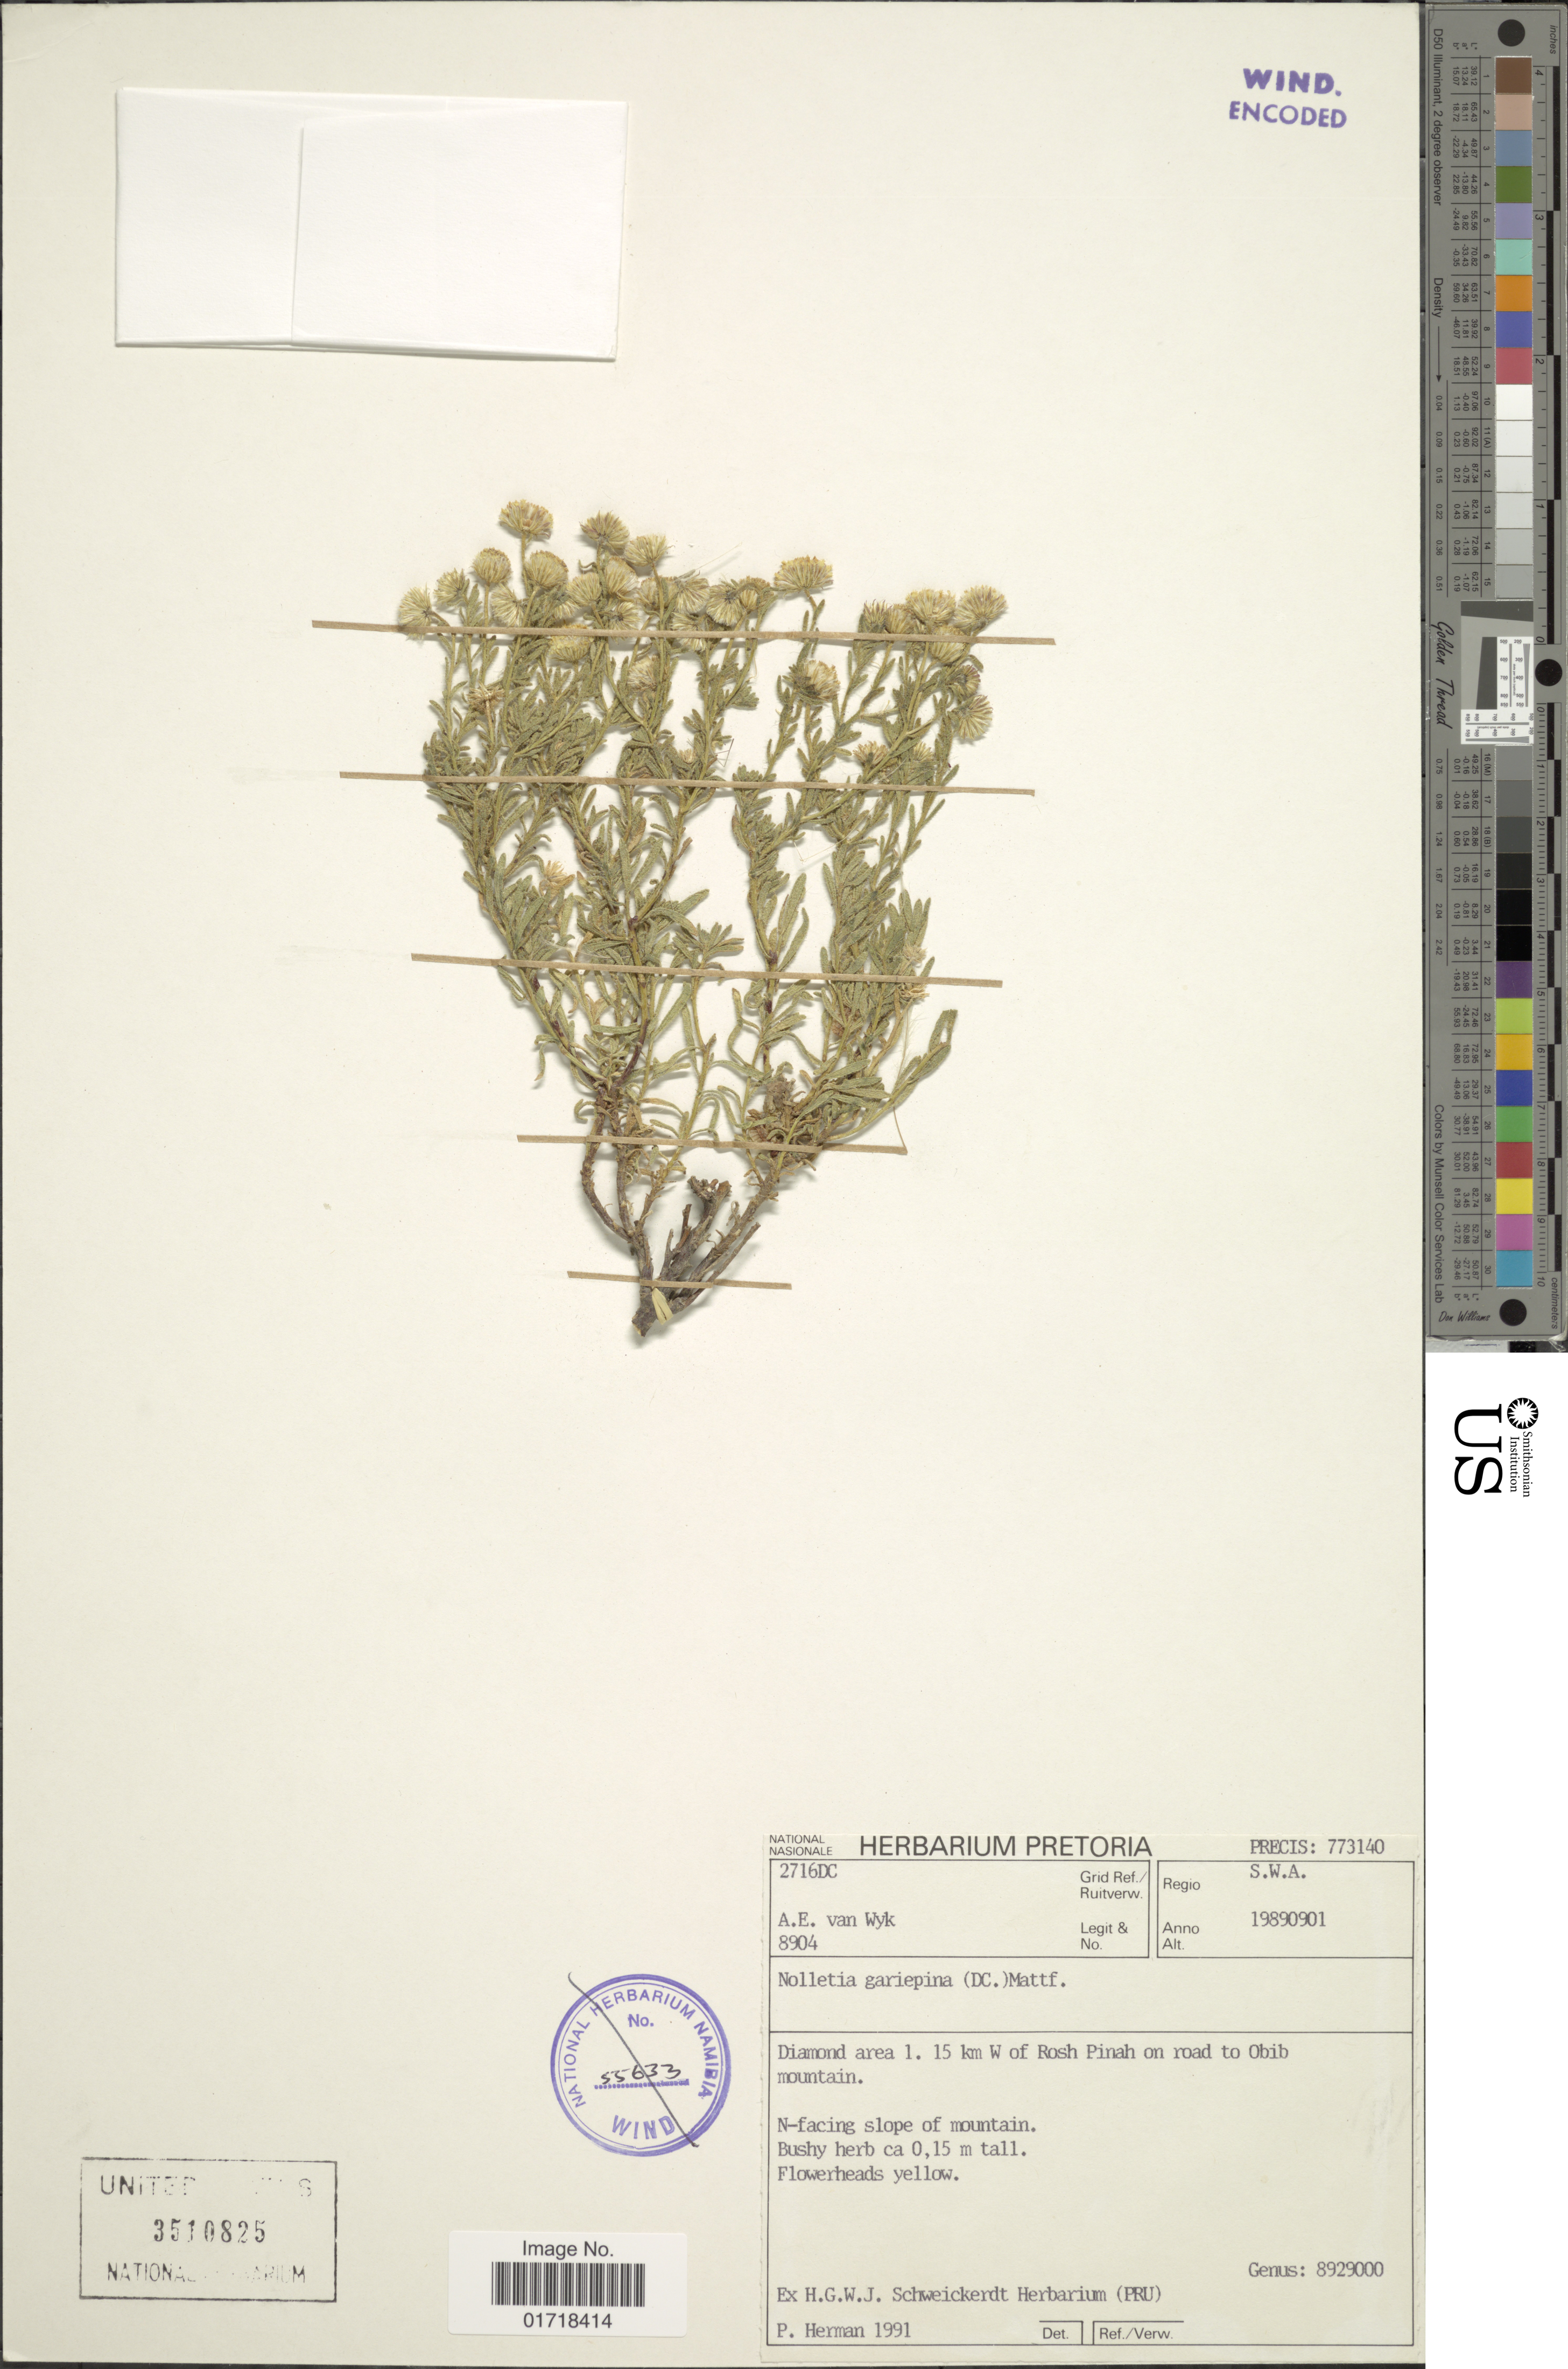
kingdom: Plantae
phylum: Tracheophyta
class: Magnoliopsida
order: Asterales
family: Asteraceae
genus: Nolletia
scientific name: Nolletia gariepina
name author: (DC.) Mattf.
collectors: A. van Wyk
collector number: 8904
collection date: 1989-01-09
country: Namibia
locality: Diamond area 1. 15 km W of Rosh Pinah on road to Obib Mountain, N - facing slope of mountain.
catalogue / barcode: US 3510825